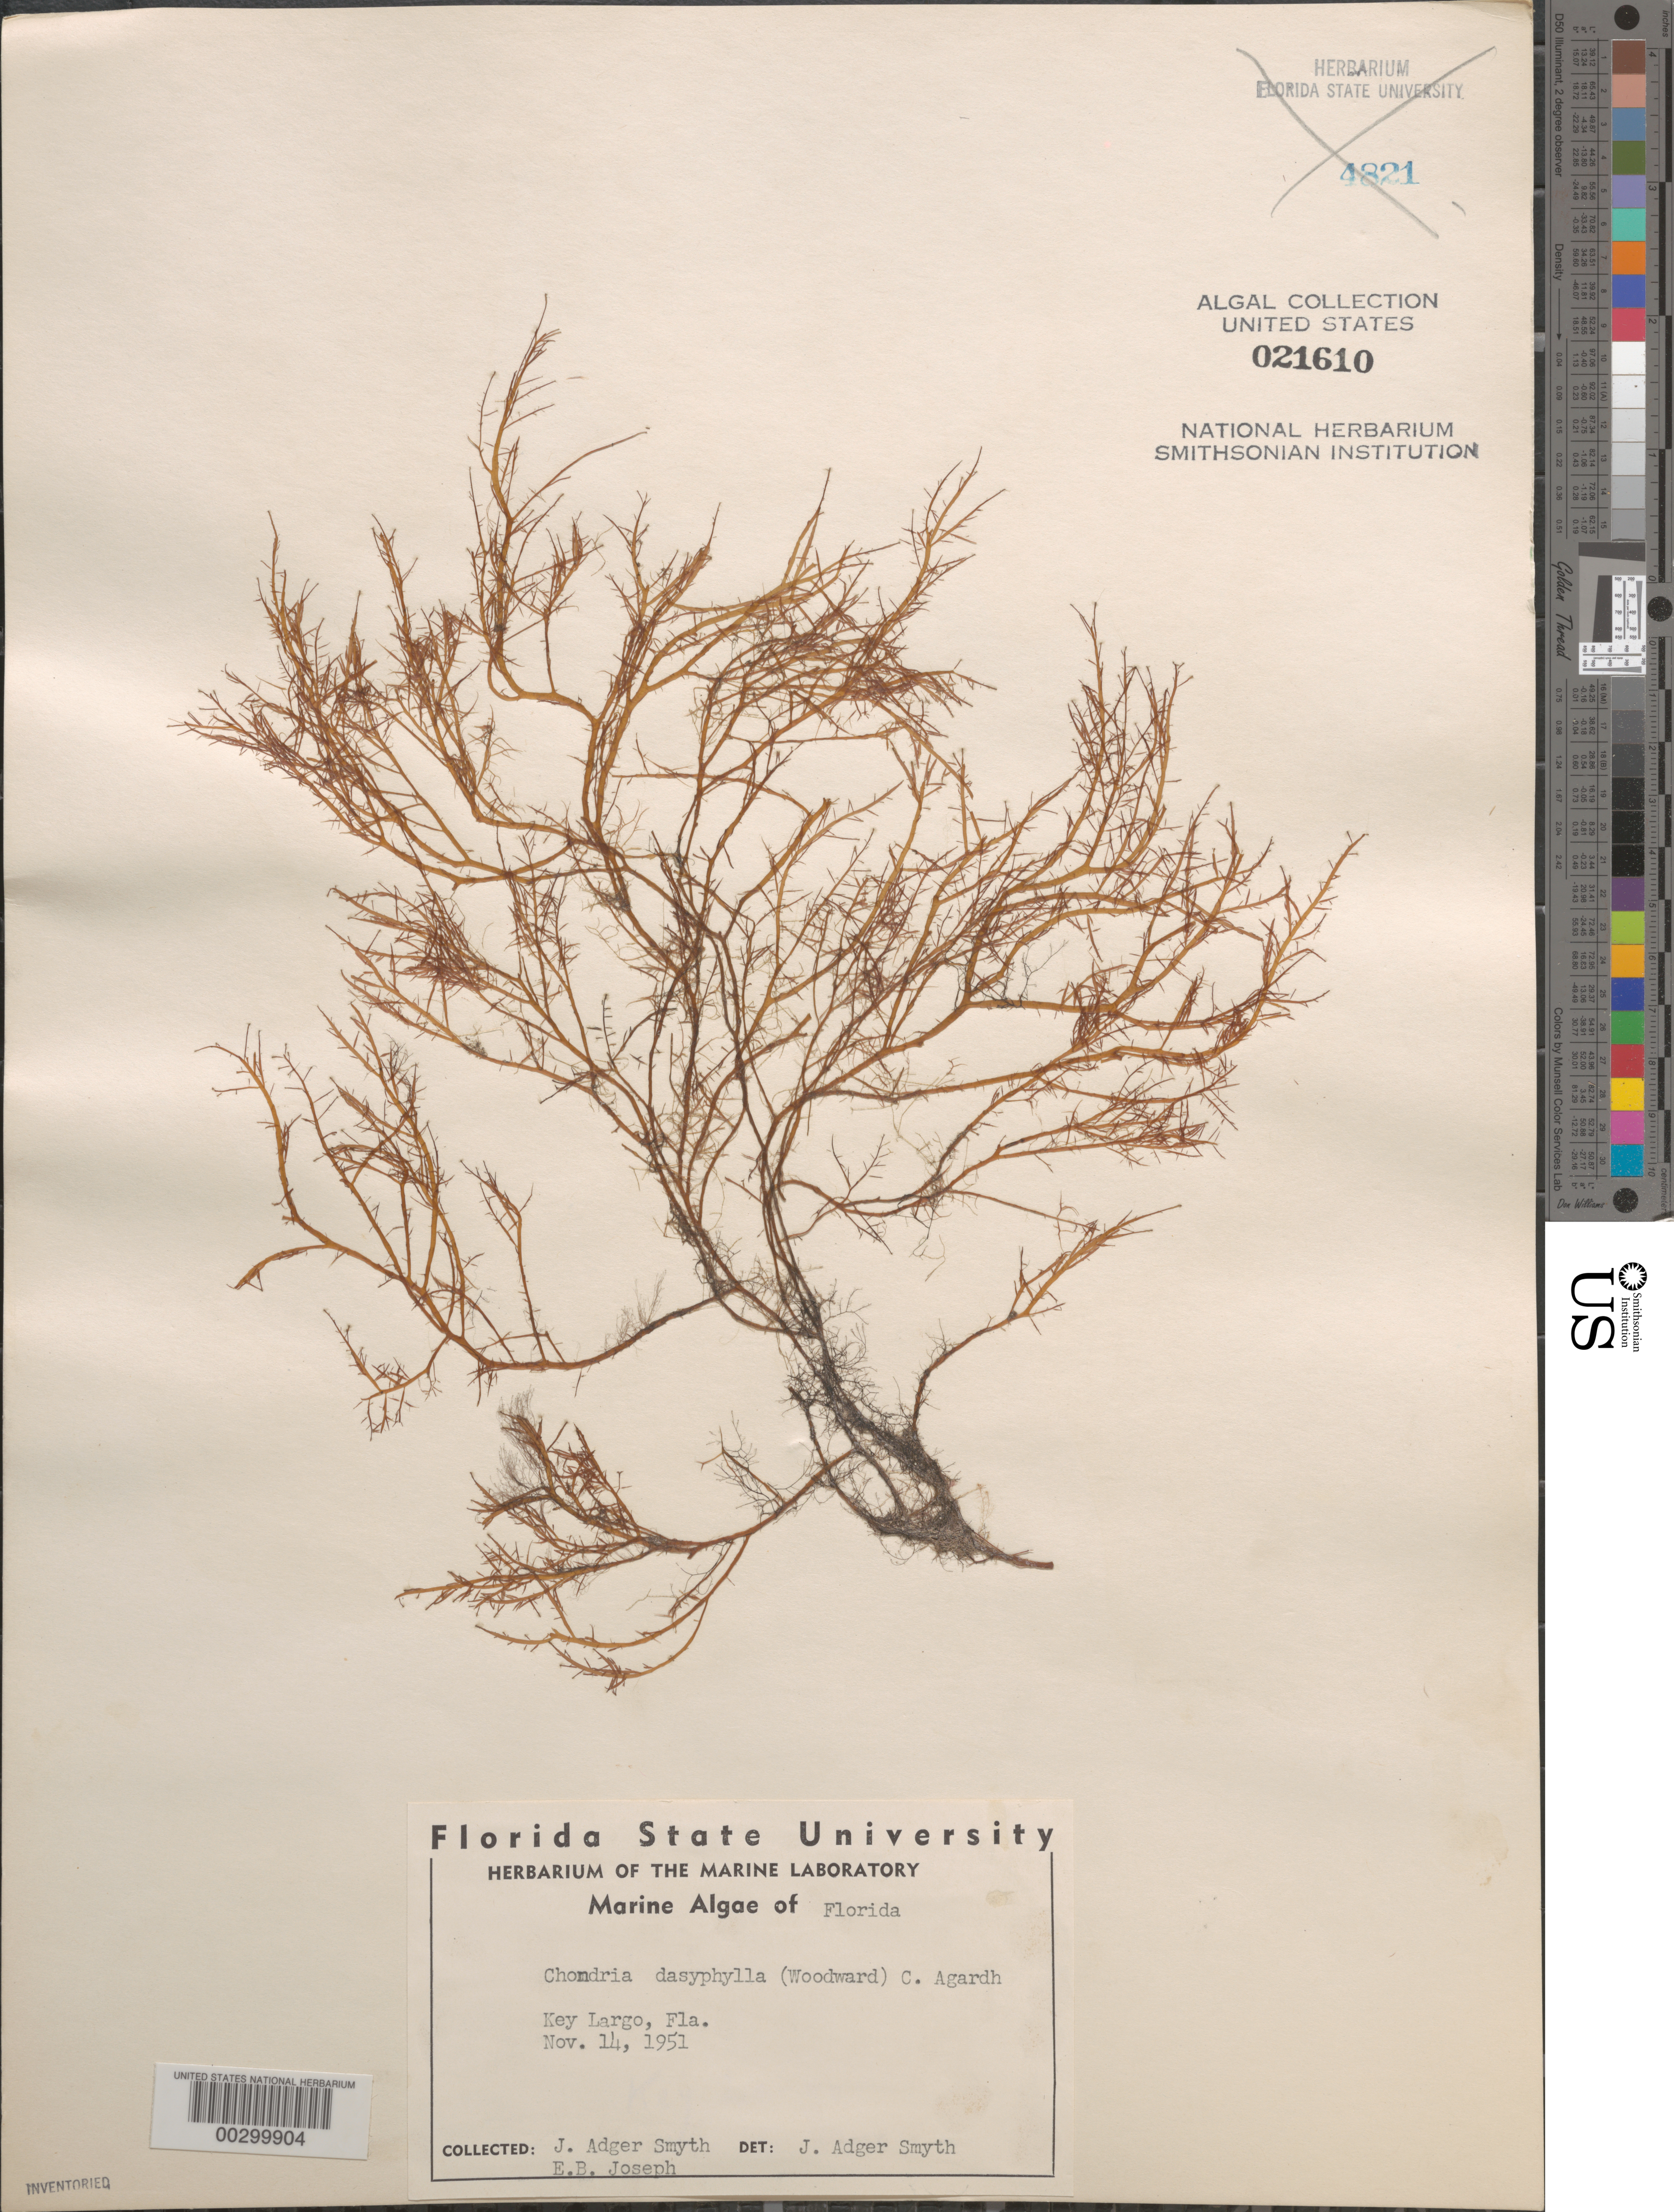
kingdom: Plantae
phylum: Rhodophyta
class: Florideophyceae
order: Ceramiales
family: Rhodomelaceae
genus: Chondria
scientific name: Chondria dasyphylla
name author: (Woodw.) C. Agardh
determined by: Smyth, J. A.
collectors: J. Smyth & E. Joseph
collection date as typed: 14 Nov 1951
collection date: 1951-11-14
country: United States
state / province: Florida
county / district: Monroe County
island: Key Largo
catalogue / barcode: US 21610